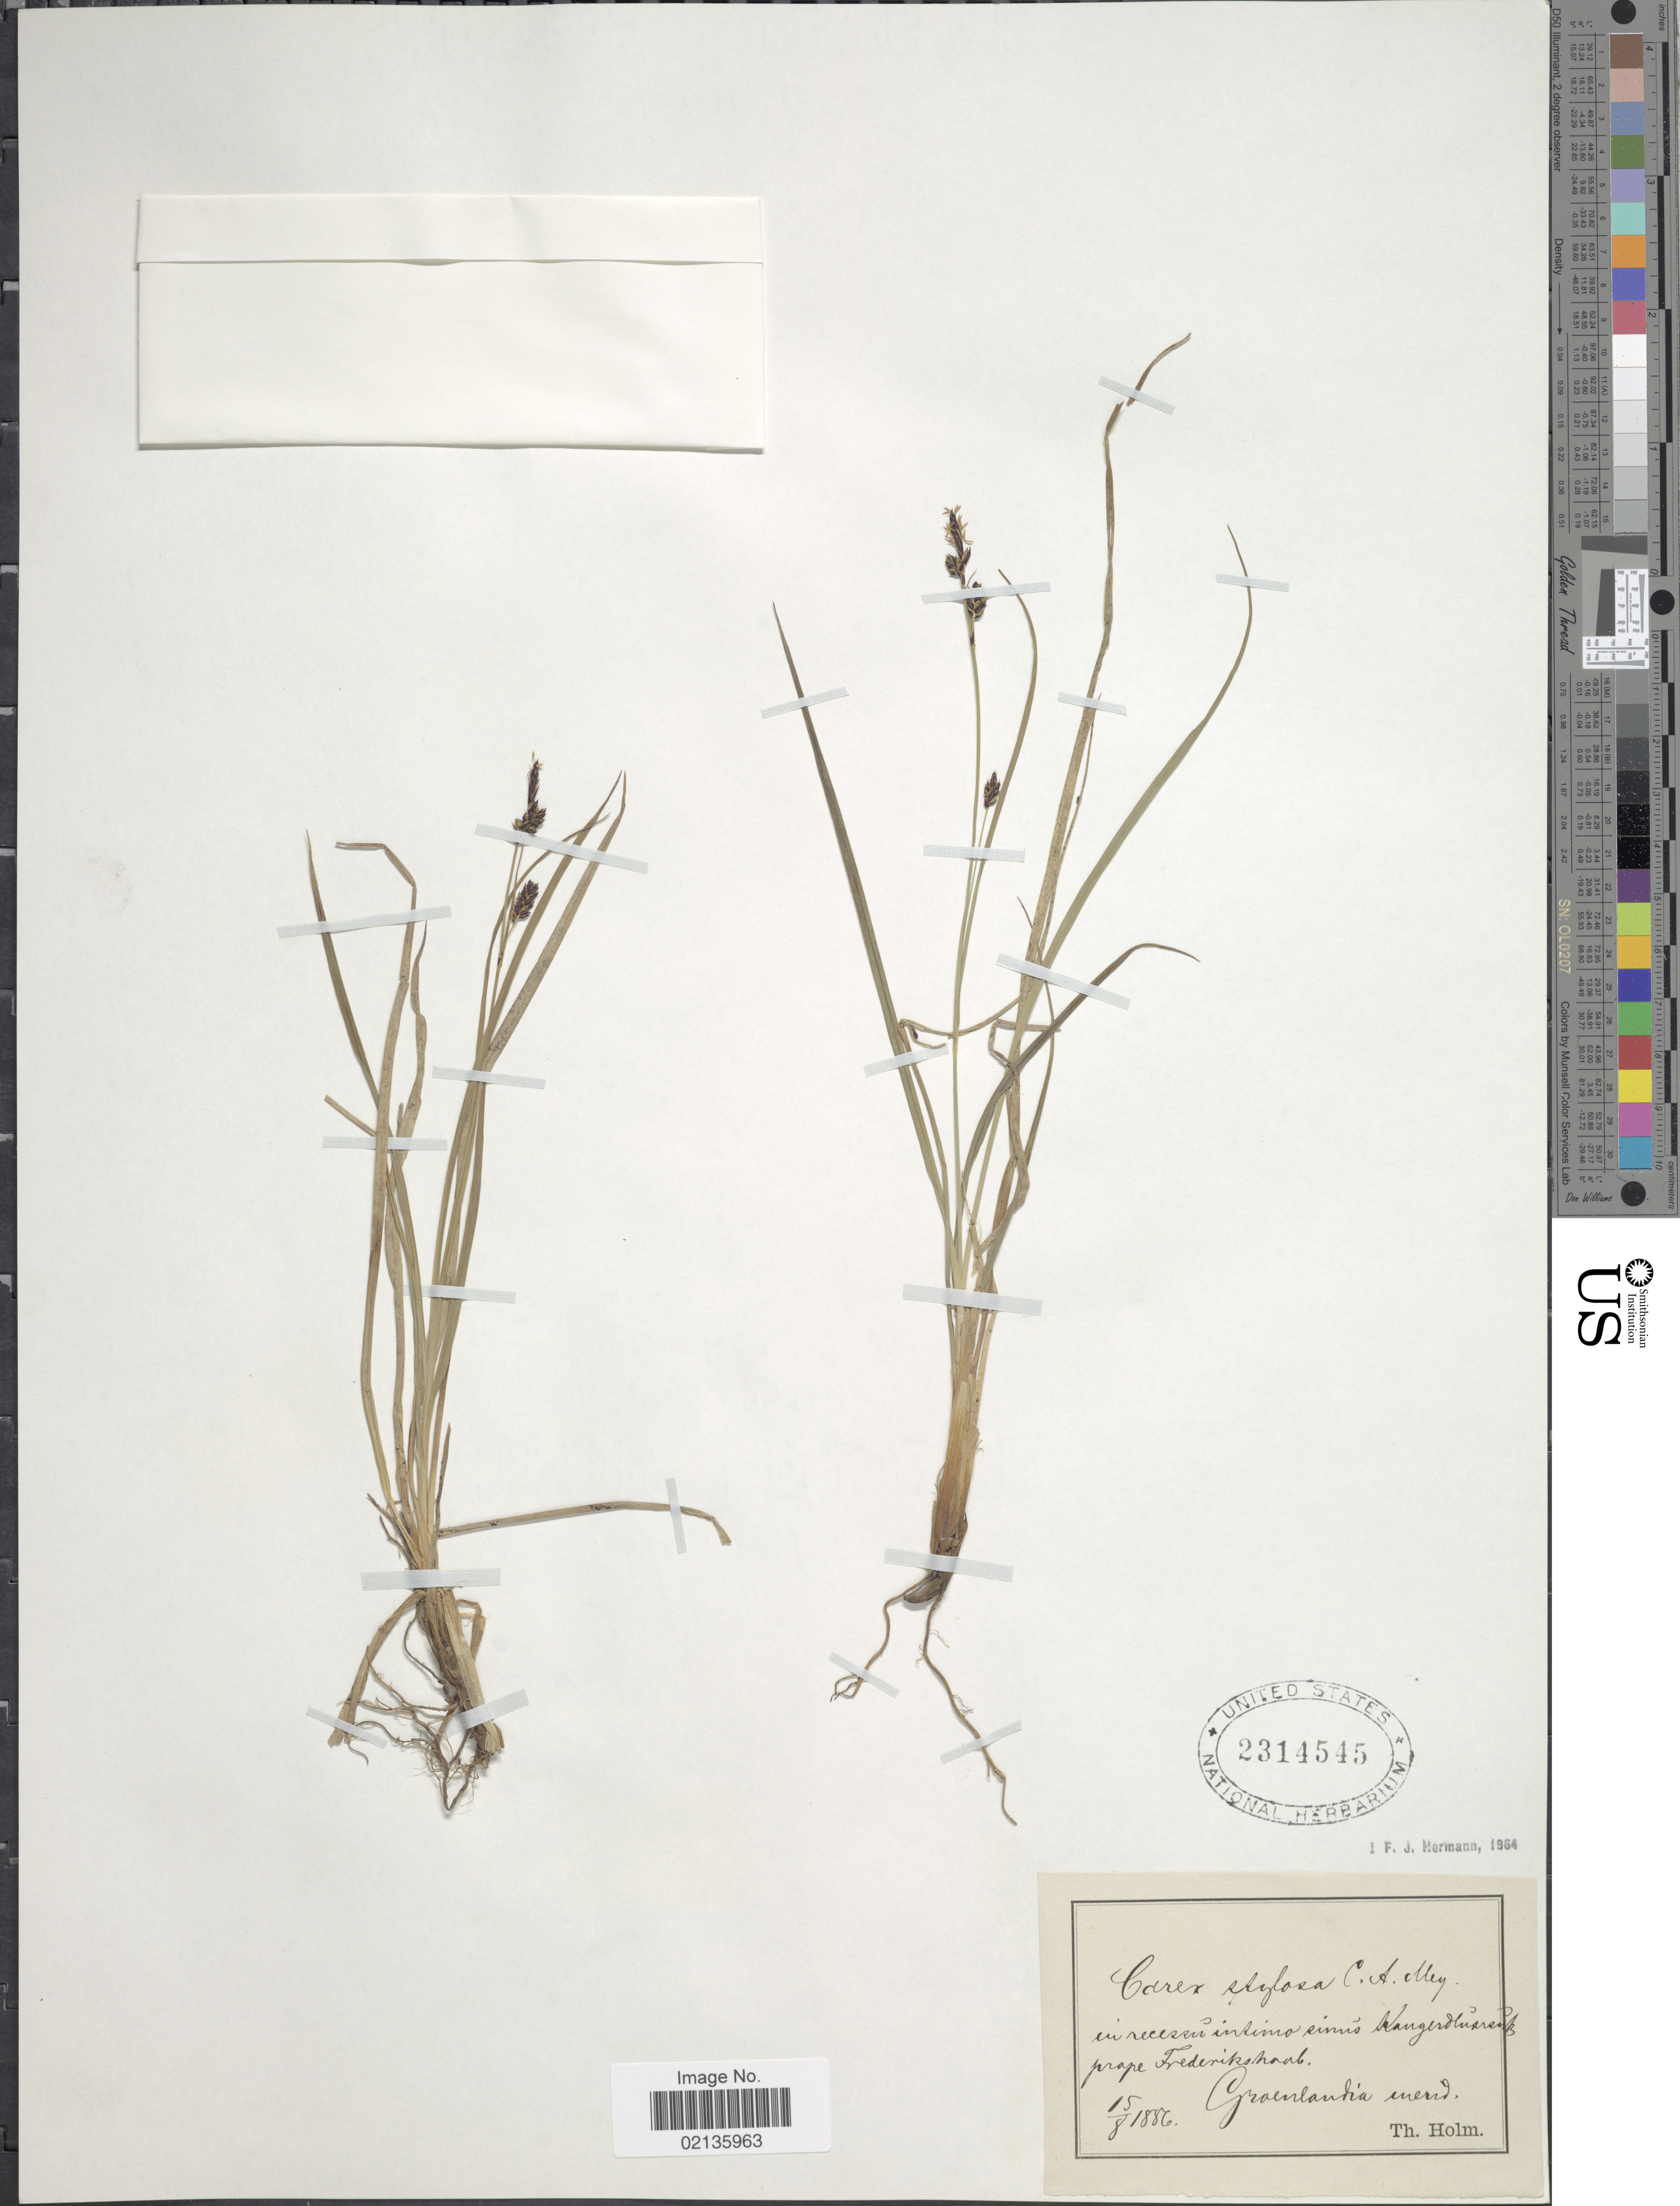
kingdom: Plantae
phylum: Tracheophyta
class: Liliopsida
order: Poales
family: Cyperaceae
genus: Carex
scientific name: Carex stylosa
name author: C.A. Mey.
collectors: T. Holm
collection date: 1886-08-15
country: Greenland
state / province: Sermersooq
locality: In recessu insimo sinus Kangerdluarsuk prope Frederikshaab, Groenlandia Merid.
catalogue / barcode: US 2314545